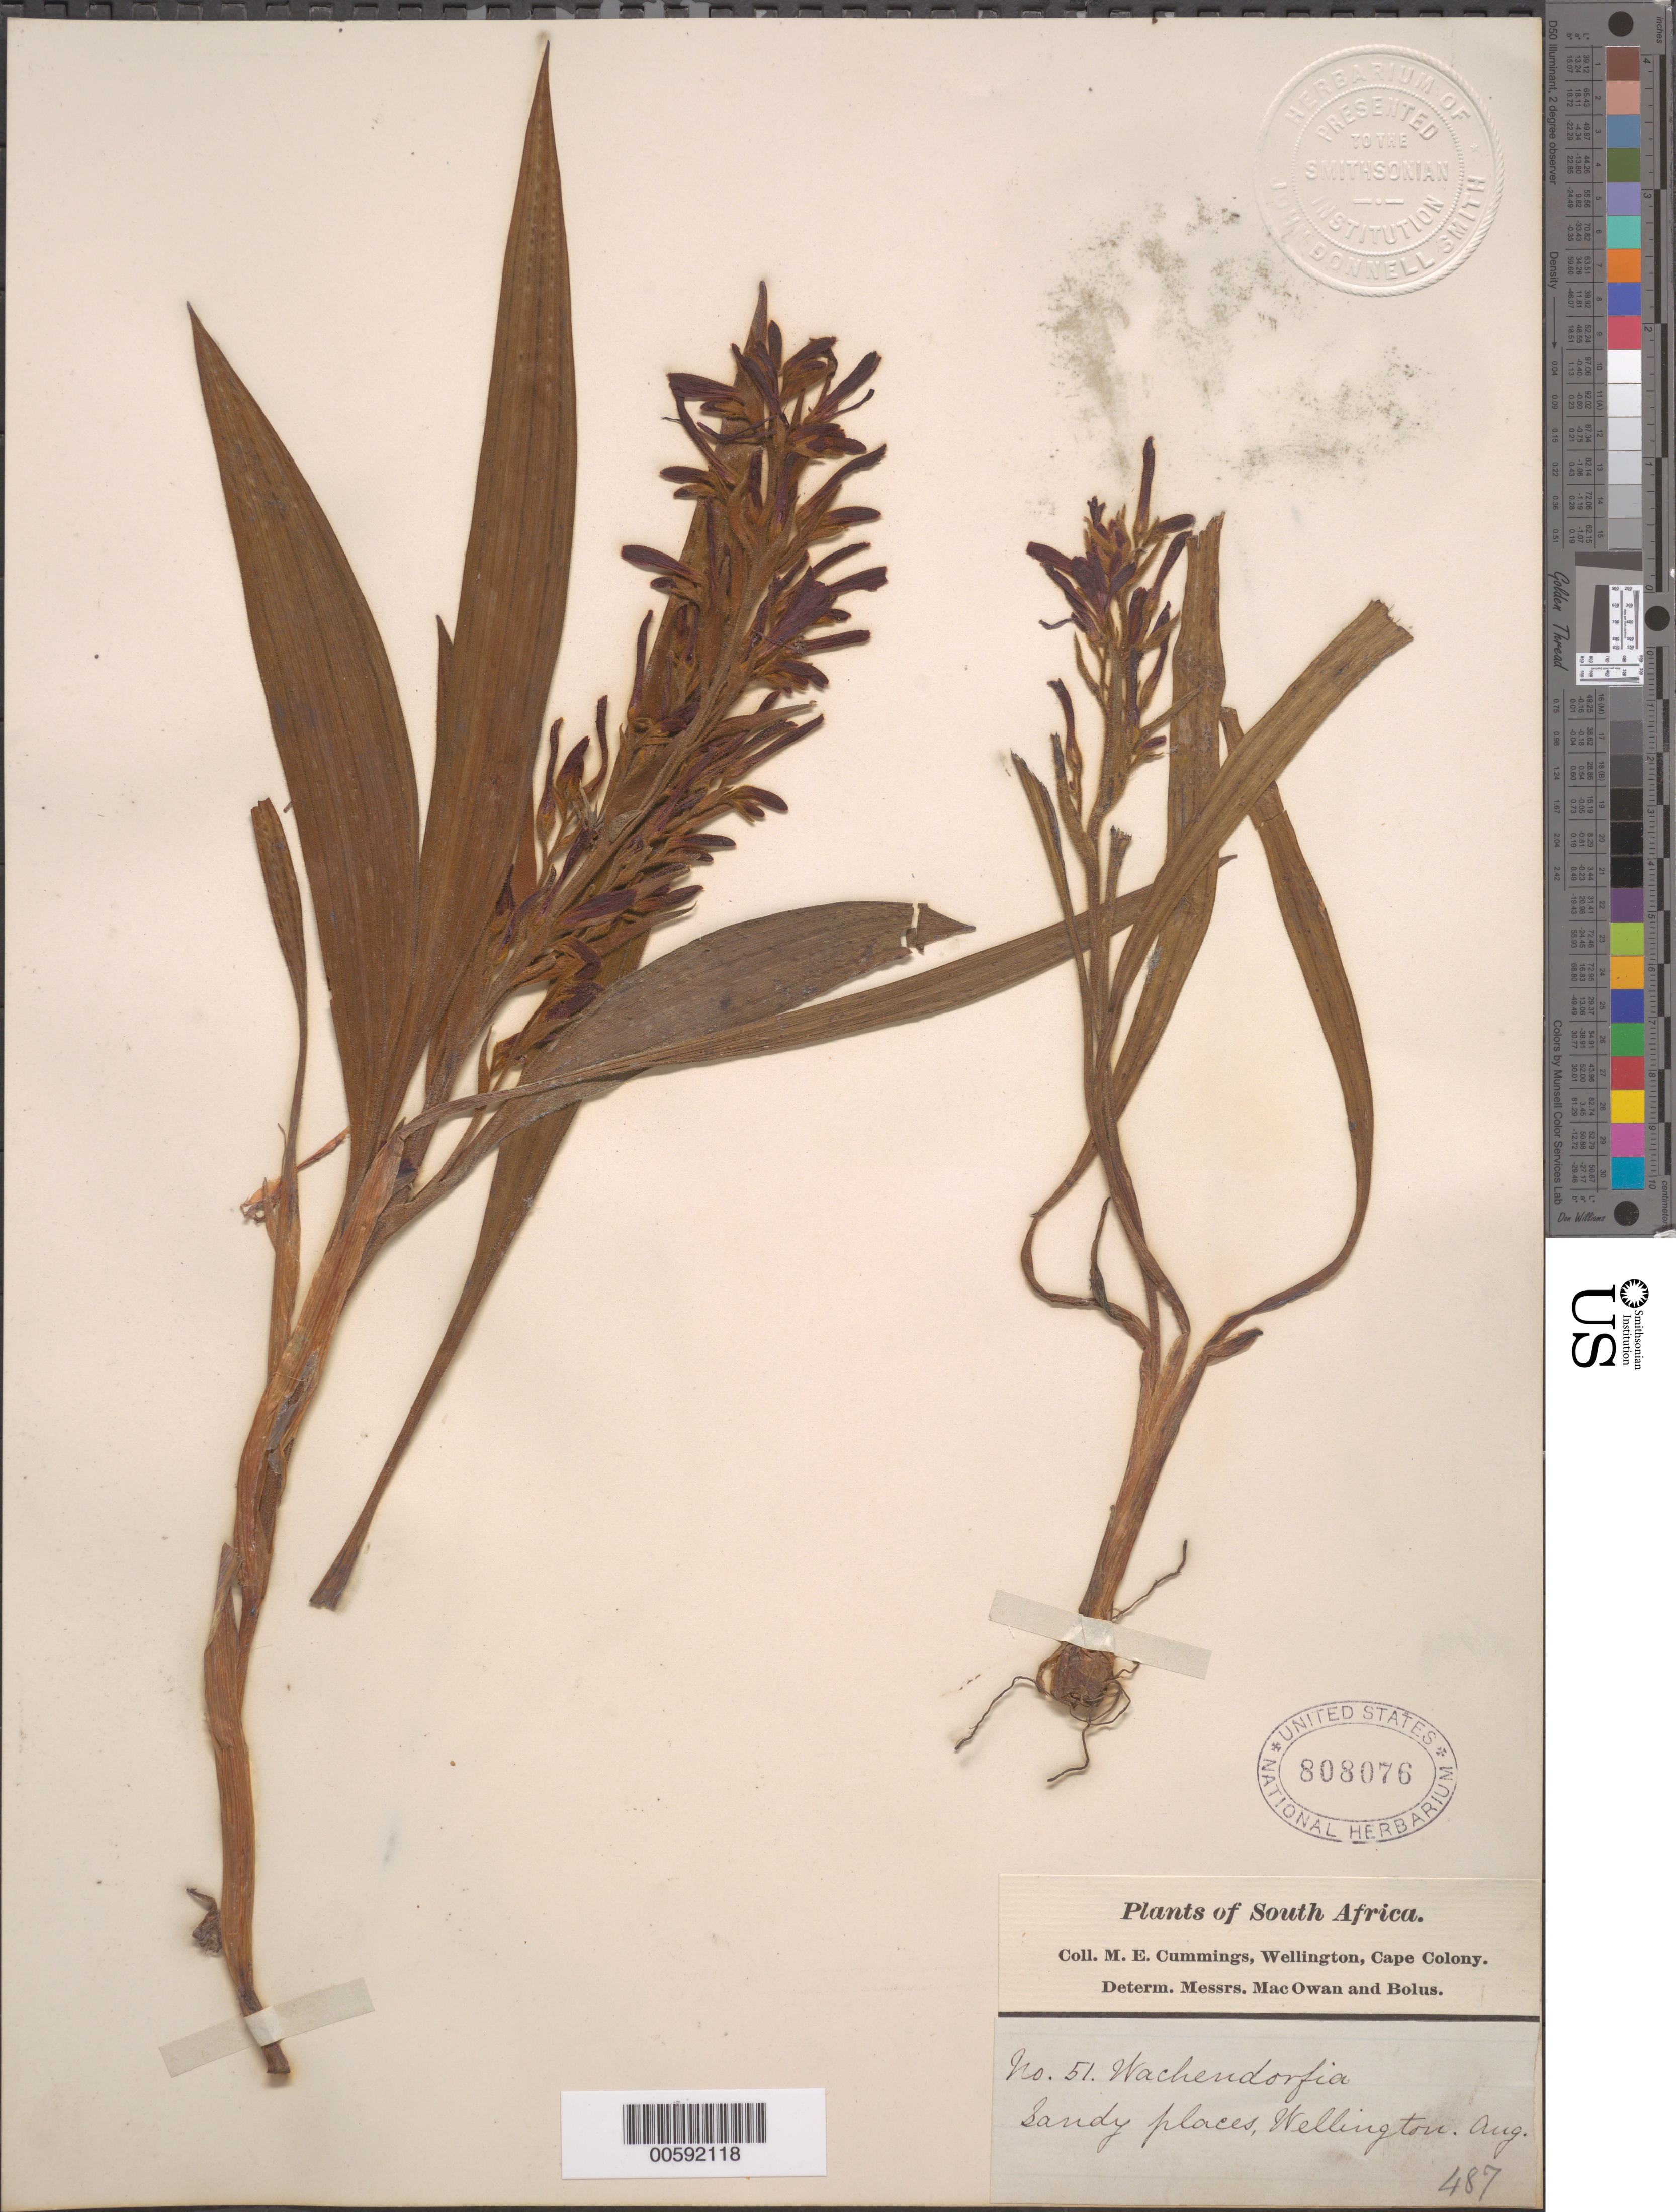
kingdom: Plantae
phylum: Tracheophyta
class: Liliopsida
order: Commelinales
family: Haemodoraceae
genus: Wachendorfia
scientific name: Wachendorfia sp.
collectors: M. E. Cummings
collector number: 51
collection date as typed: Aug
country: South Africa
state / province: Western Cape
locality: Wellington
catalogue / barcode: US 808076